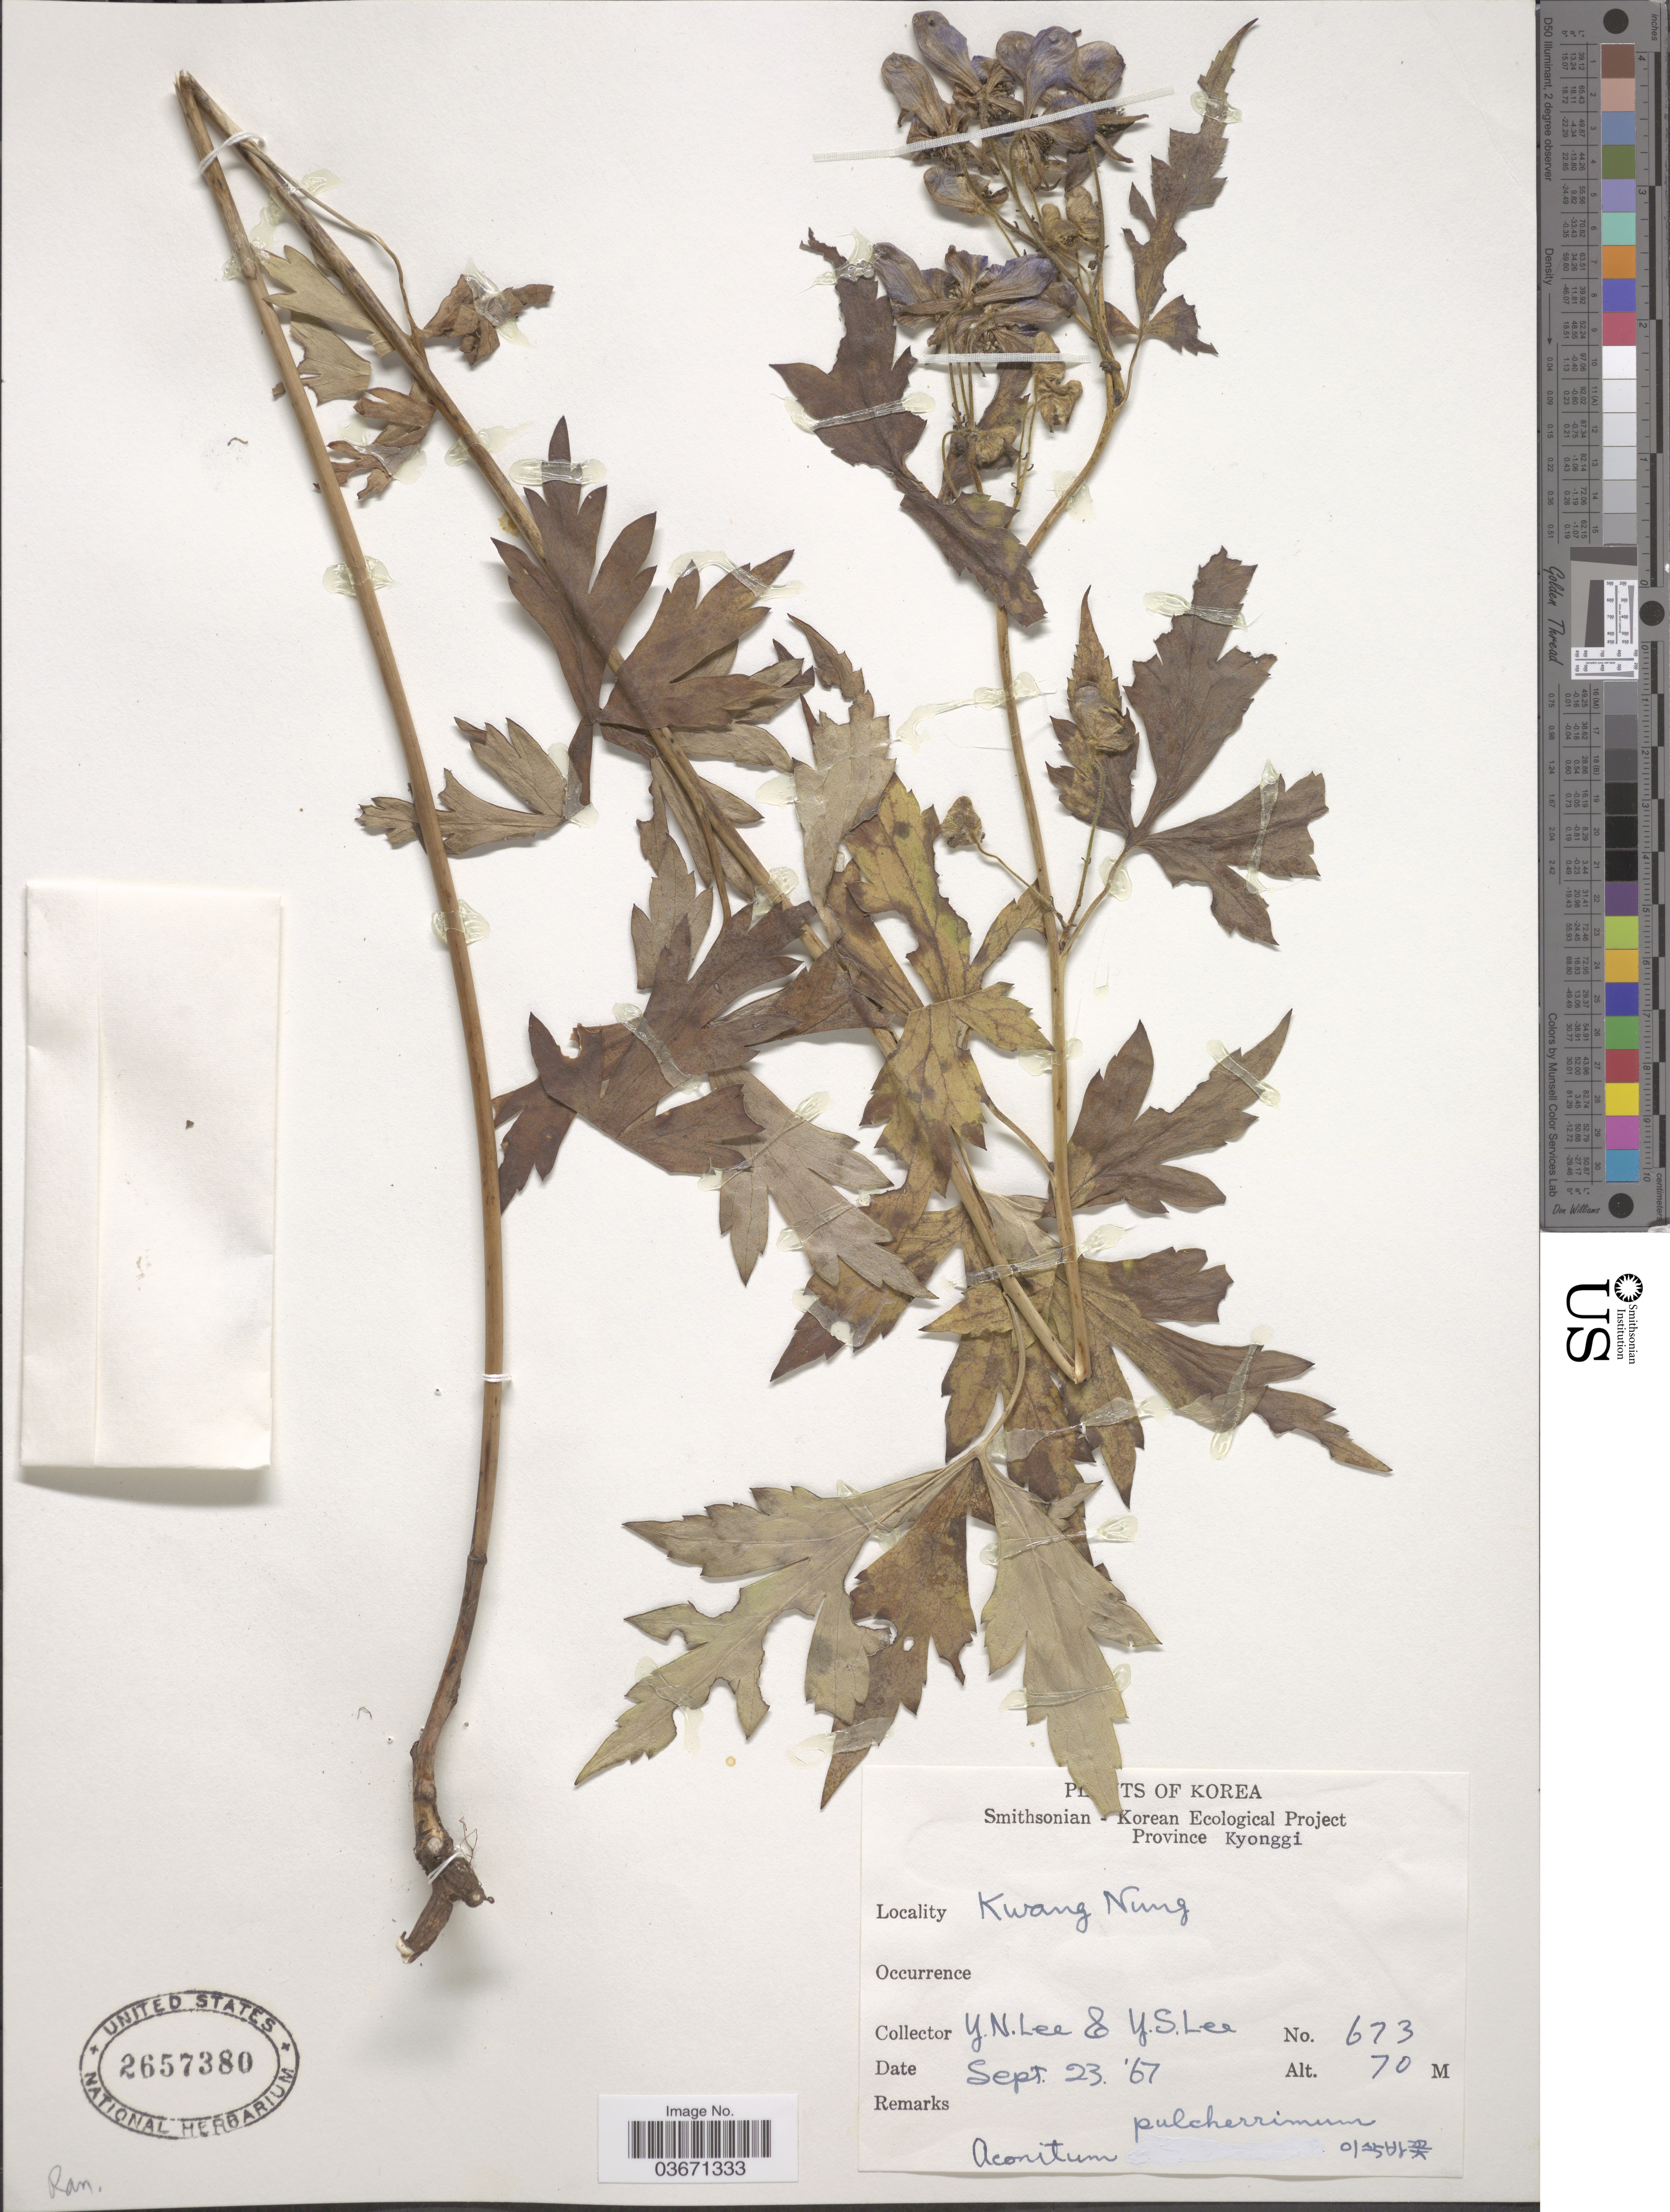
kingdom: Plantae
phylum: Tracheophyta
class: Magnoliopsida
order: Ranunculales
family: Ranunculaceae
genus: Aconitum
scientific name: Aconitum pulcherrimum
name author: Nakai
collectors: Y. N. Lee & Y. S. Lee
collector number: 673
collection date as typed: Transcribed d/m/y: 23/9/67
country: South Korea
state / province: Gyeonggi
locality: Province Kyonggi. Kwang Nung.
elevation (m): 70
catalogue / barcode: US 2657380